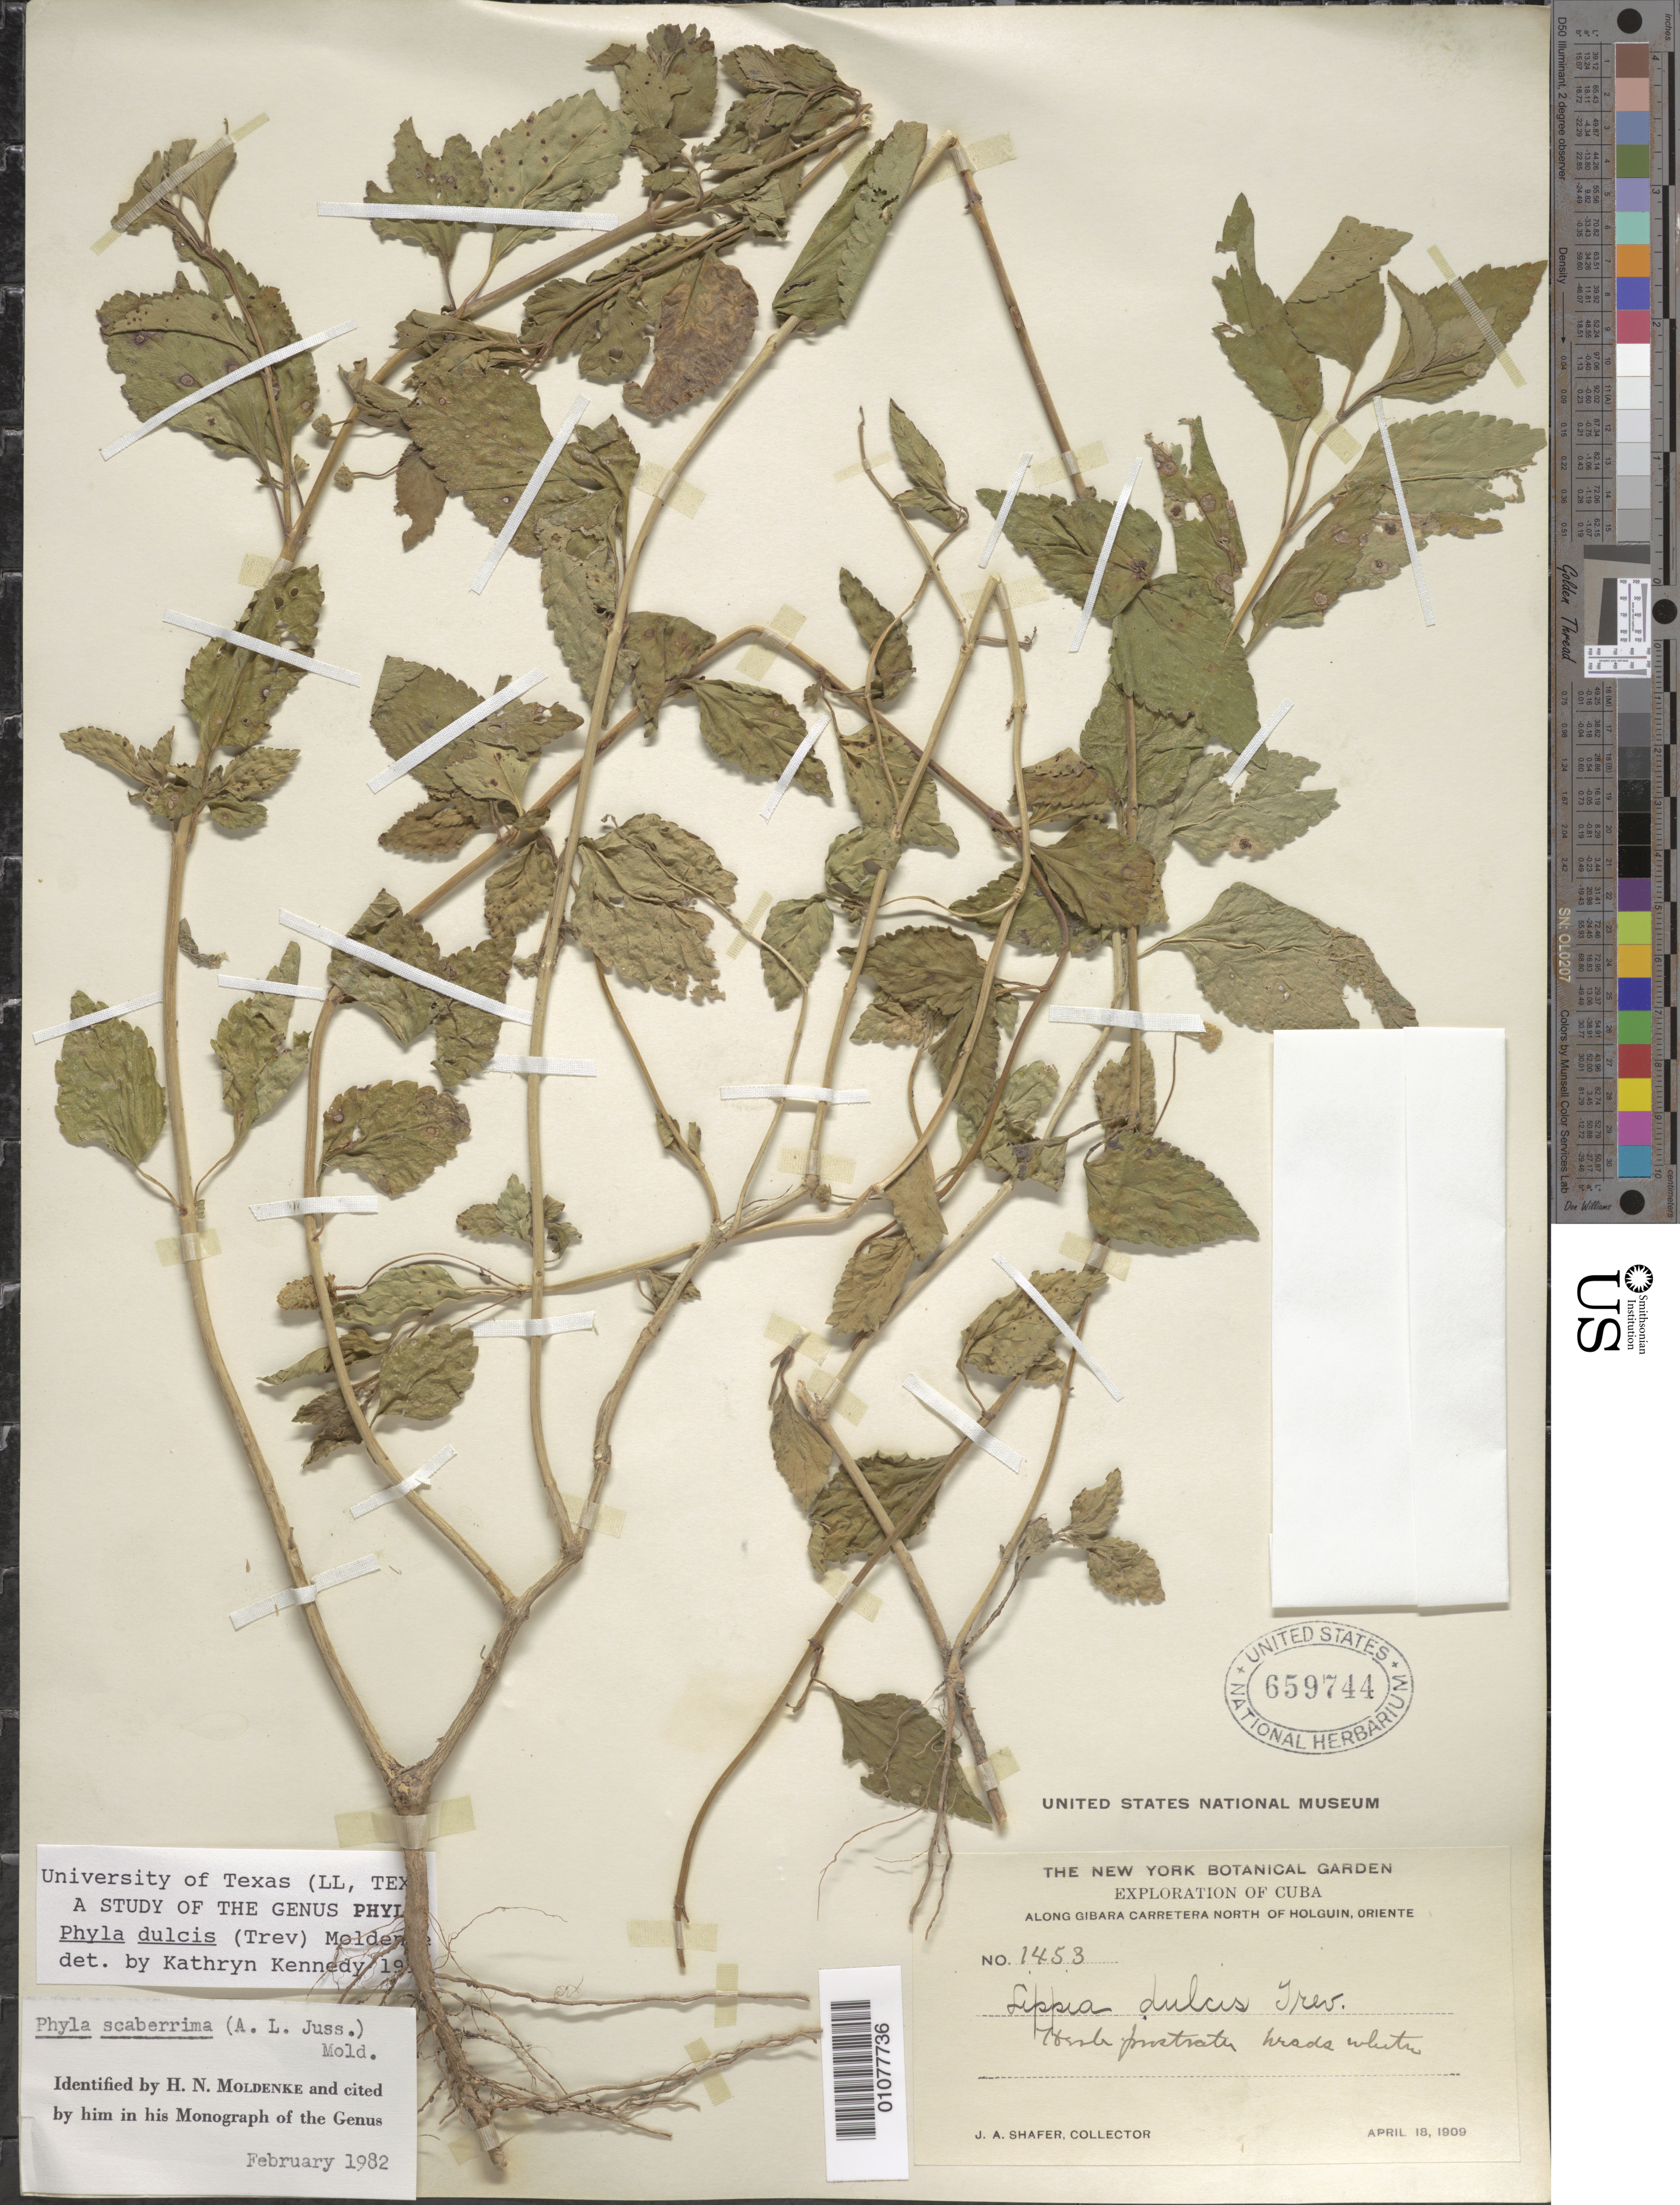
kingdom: Plantae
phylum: Tracheophyta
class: Magnoliopsida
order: Lamiales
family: Verbenaceae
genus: Phyla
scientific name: Phyla scaberrima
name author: (Juss. ex Pers.) Moldenke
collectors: J. A. Shafer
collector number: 1453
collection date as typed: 18 Apr 1909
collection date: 1909-04-18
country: Cuba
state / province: Holguín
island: Cuba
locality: Oriente: along Gibara Carretera, N of Holguin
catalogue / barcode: US 659744